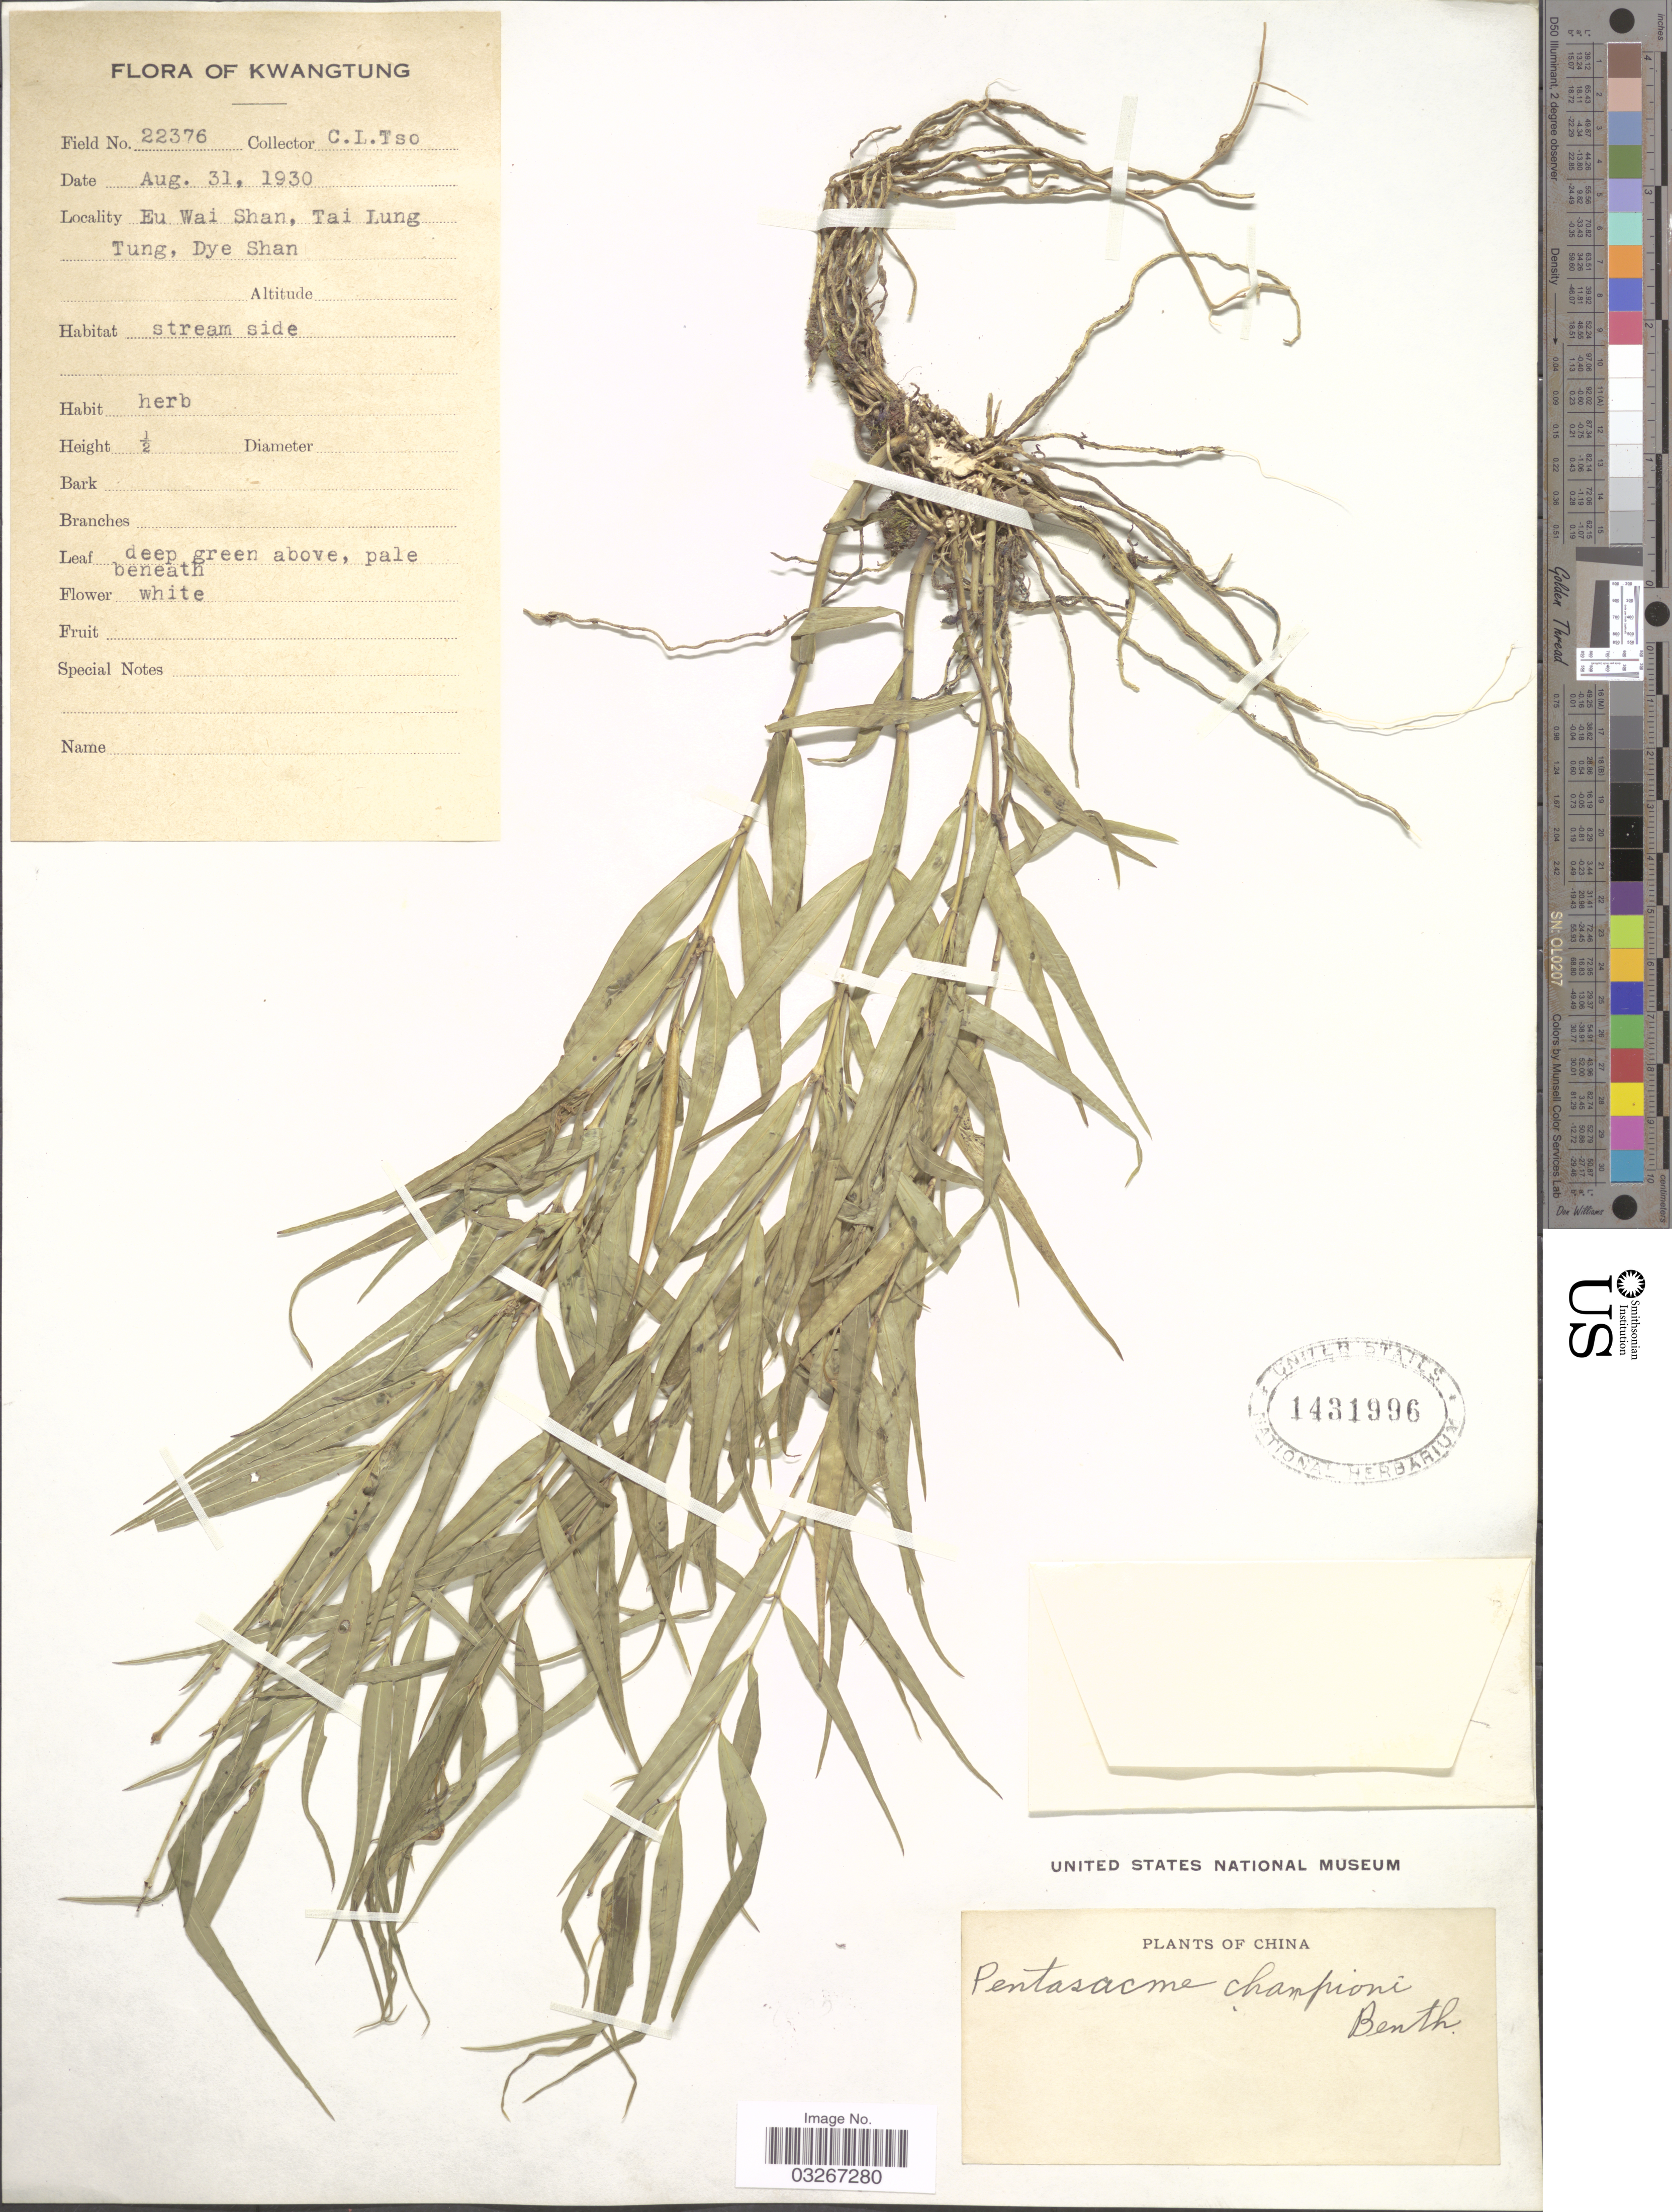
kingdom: Plantae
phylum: Tracheophyta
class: Magnoliopsida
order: Gentianales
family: Apocynaceae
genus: Pentasacme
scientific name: Pentasacme caudatum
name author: Wall. ex Wight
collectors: C. Tso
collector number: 22376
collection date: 1930-08-31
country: China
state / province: Guangdong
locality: Kwangtung. Eu Wai Shan, Tai Lung Tung, Dye Shan.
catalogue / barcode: US 1431996